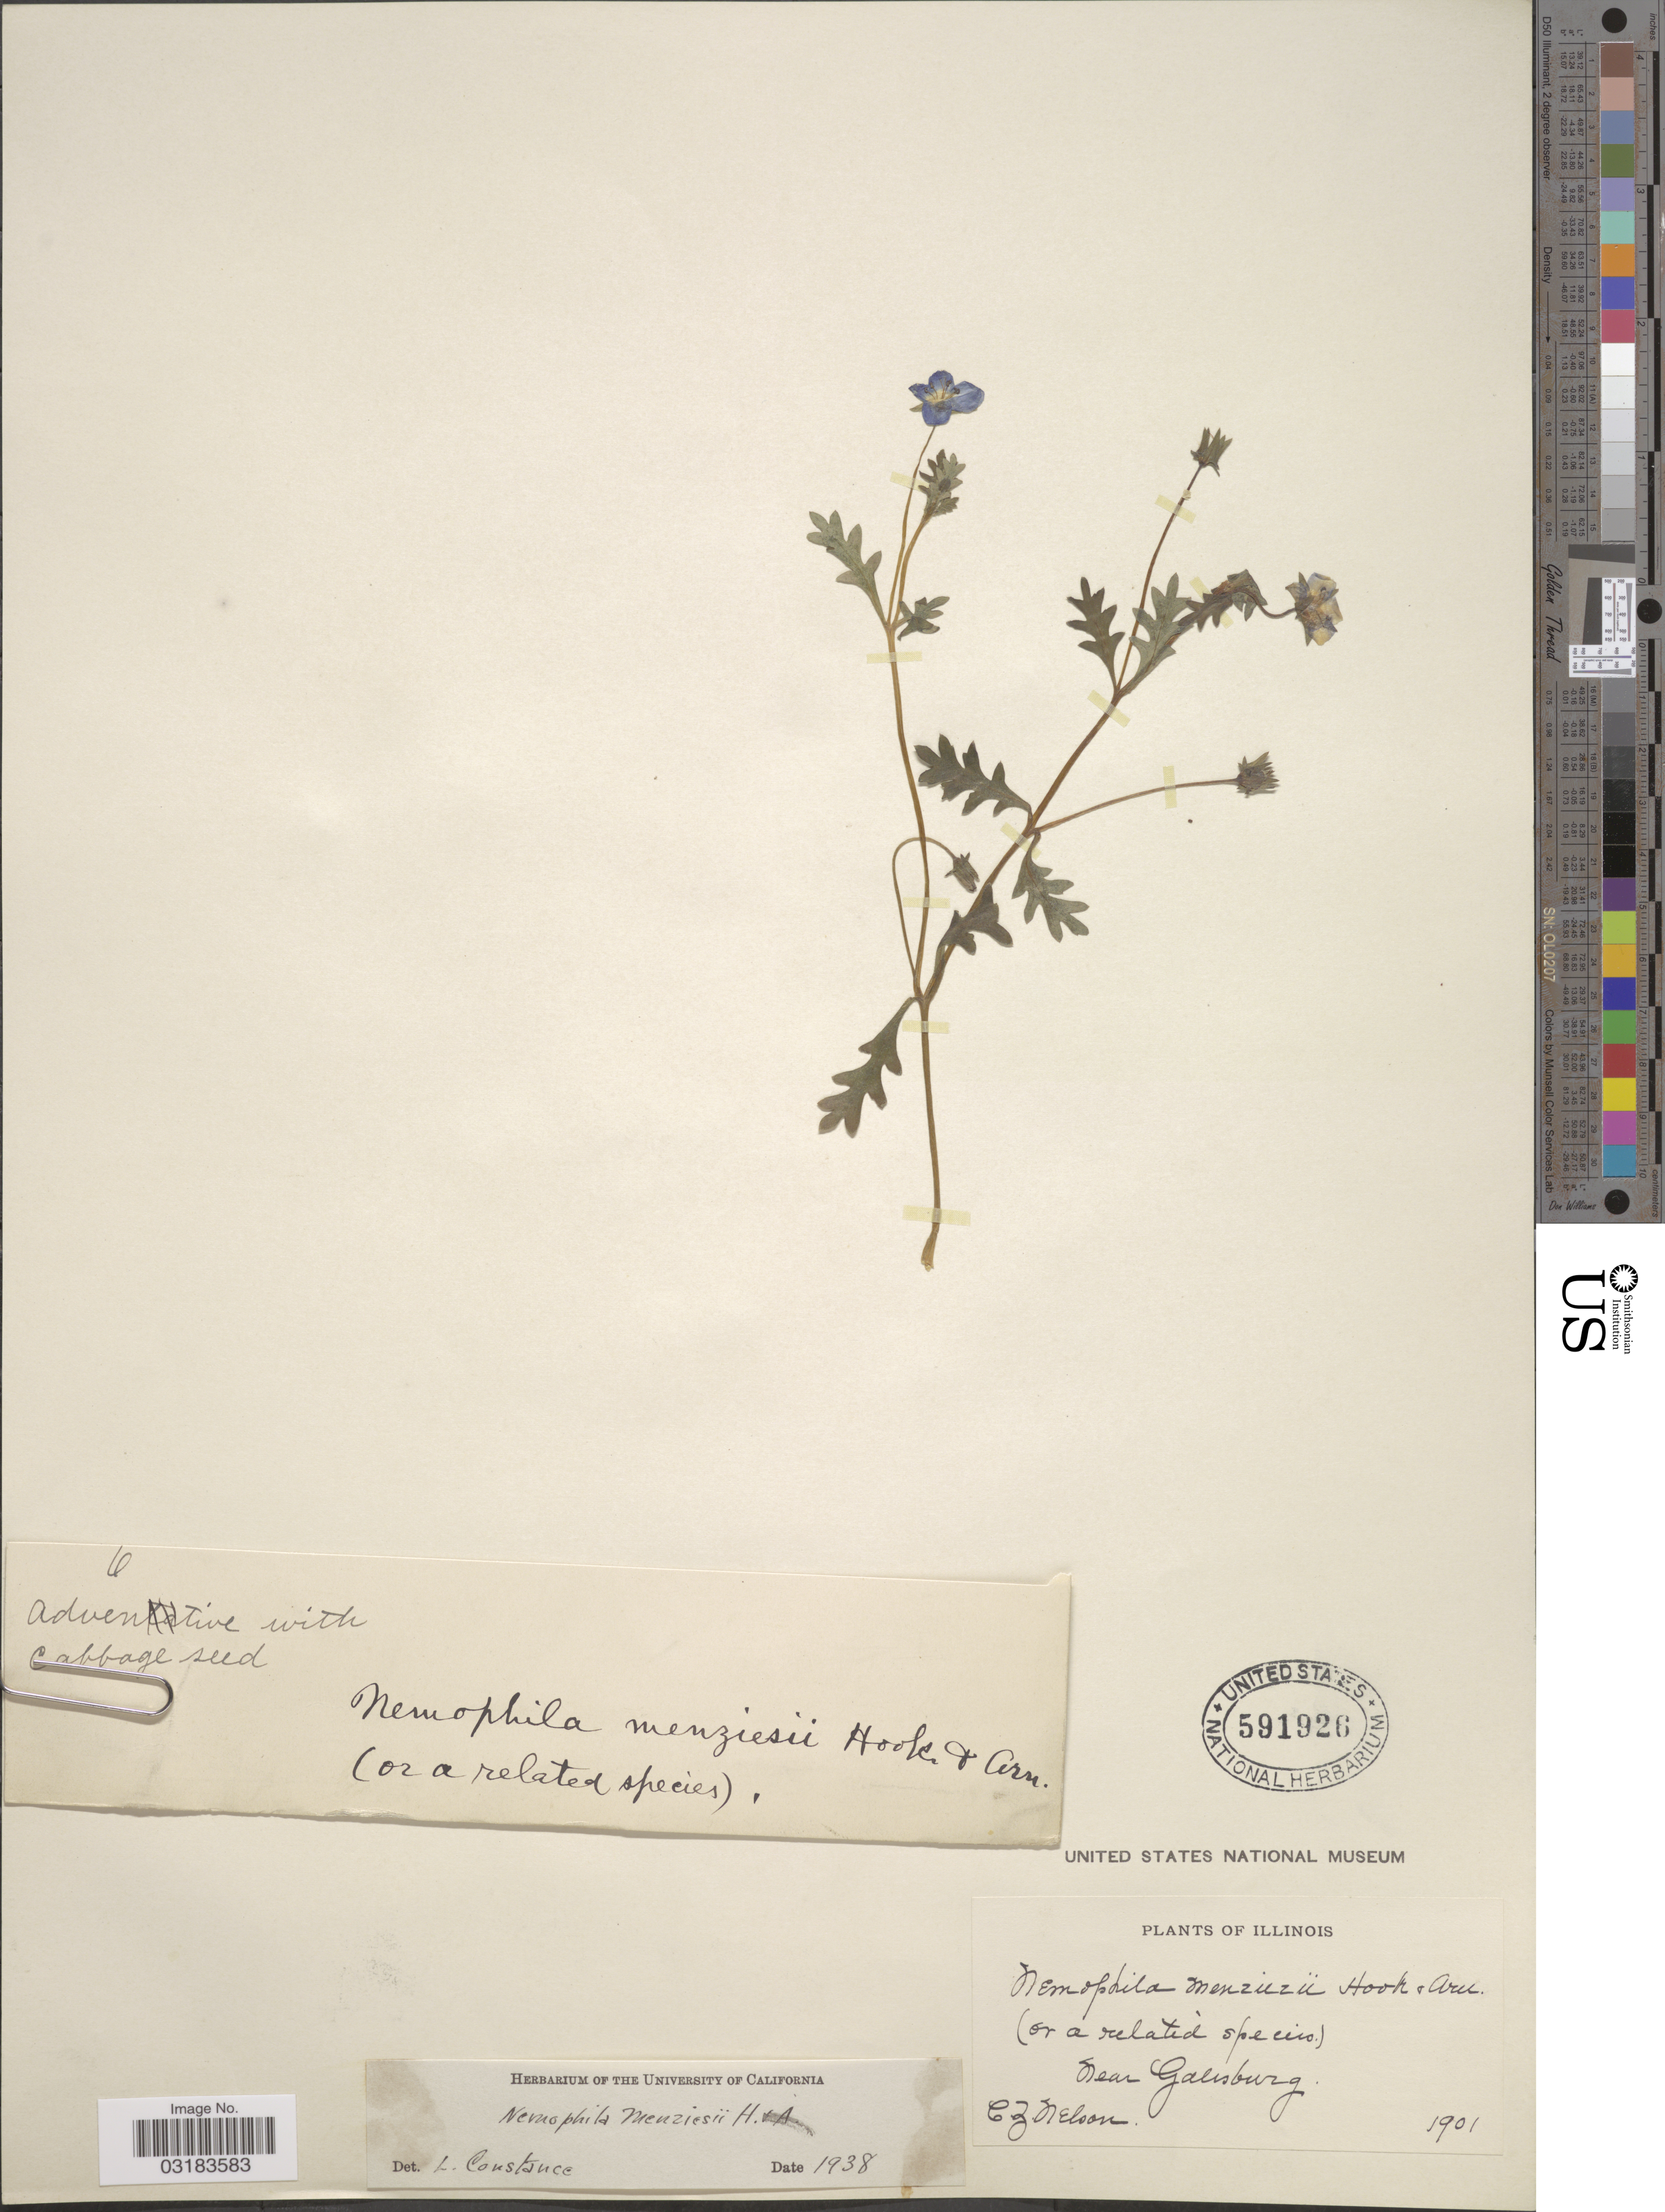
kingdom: Plantae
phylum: Tracheophyta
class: Magnoliopsida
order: Boraginales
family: Hydrophyllaceae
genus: Nemophila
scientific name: Nemophila menziesii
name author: Hook. & Arn.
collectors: C. Nelson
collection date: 1901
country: United States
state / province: Illinois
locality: Near Galesburg.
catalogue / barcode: US 591926